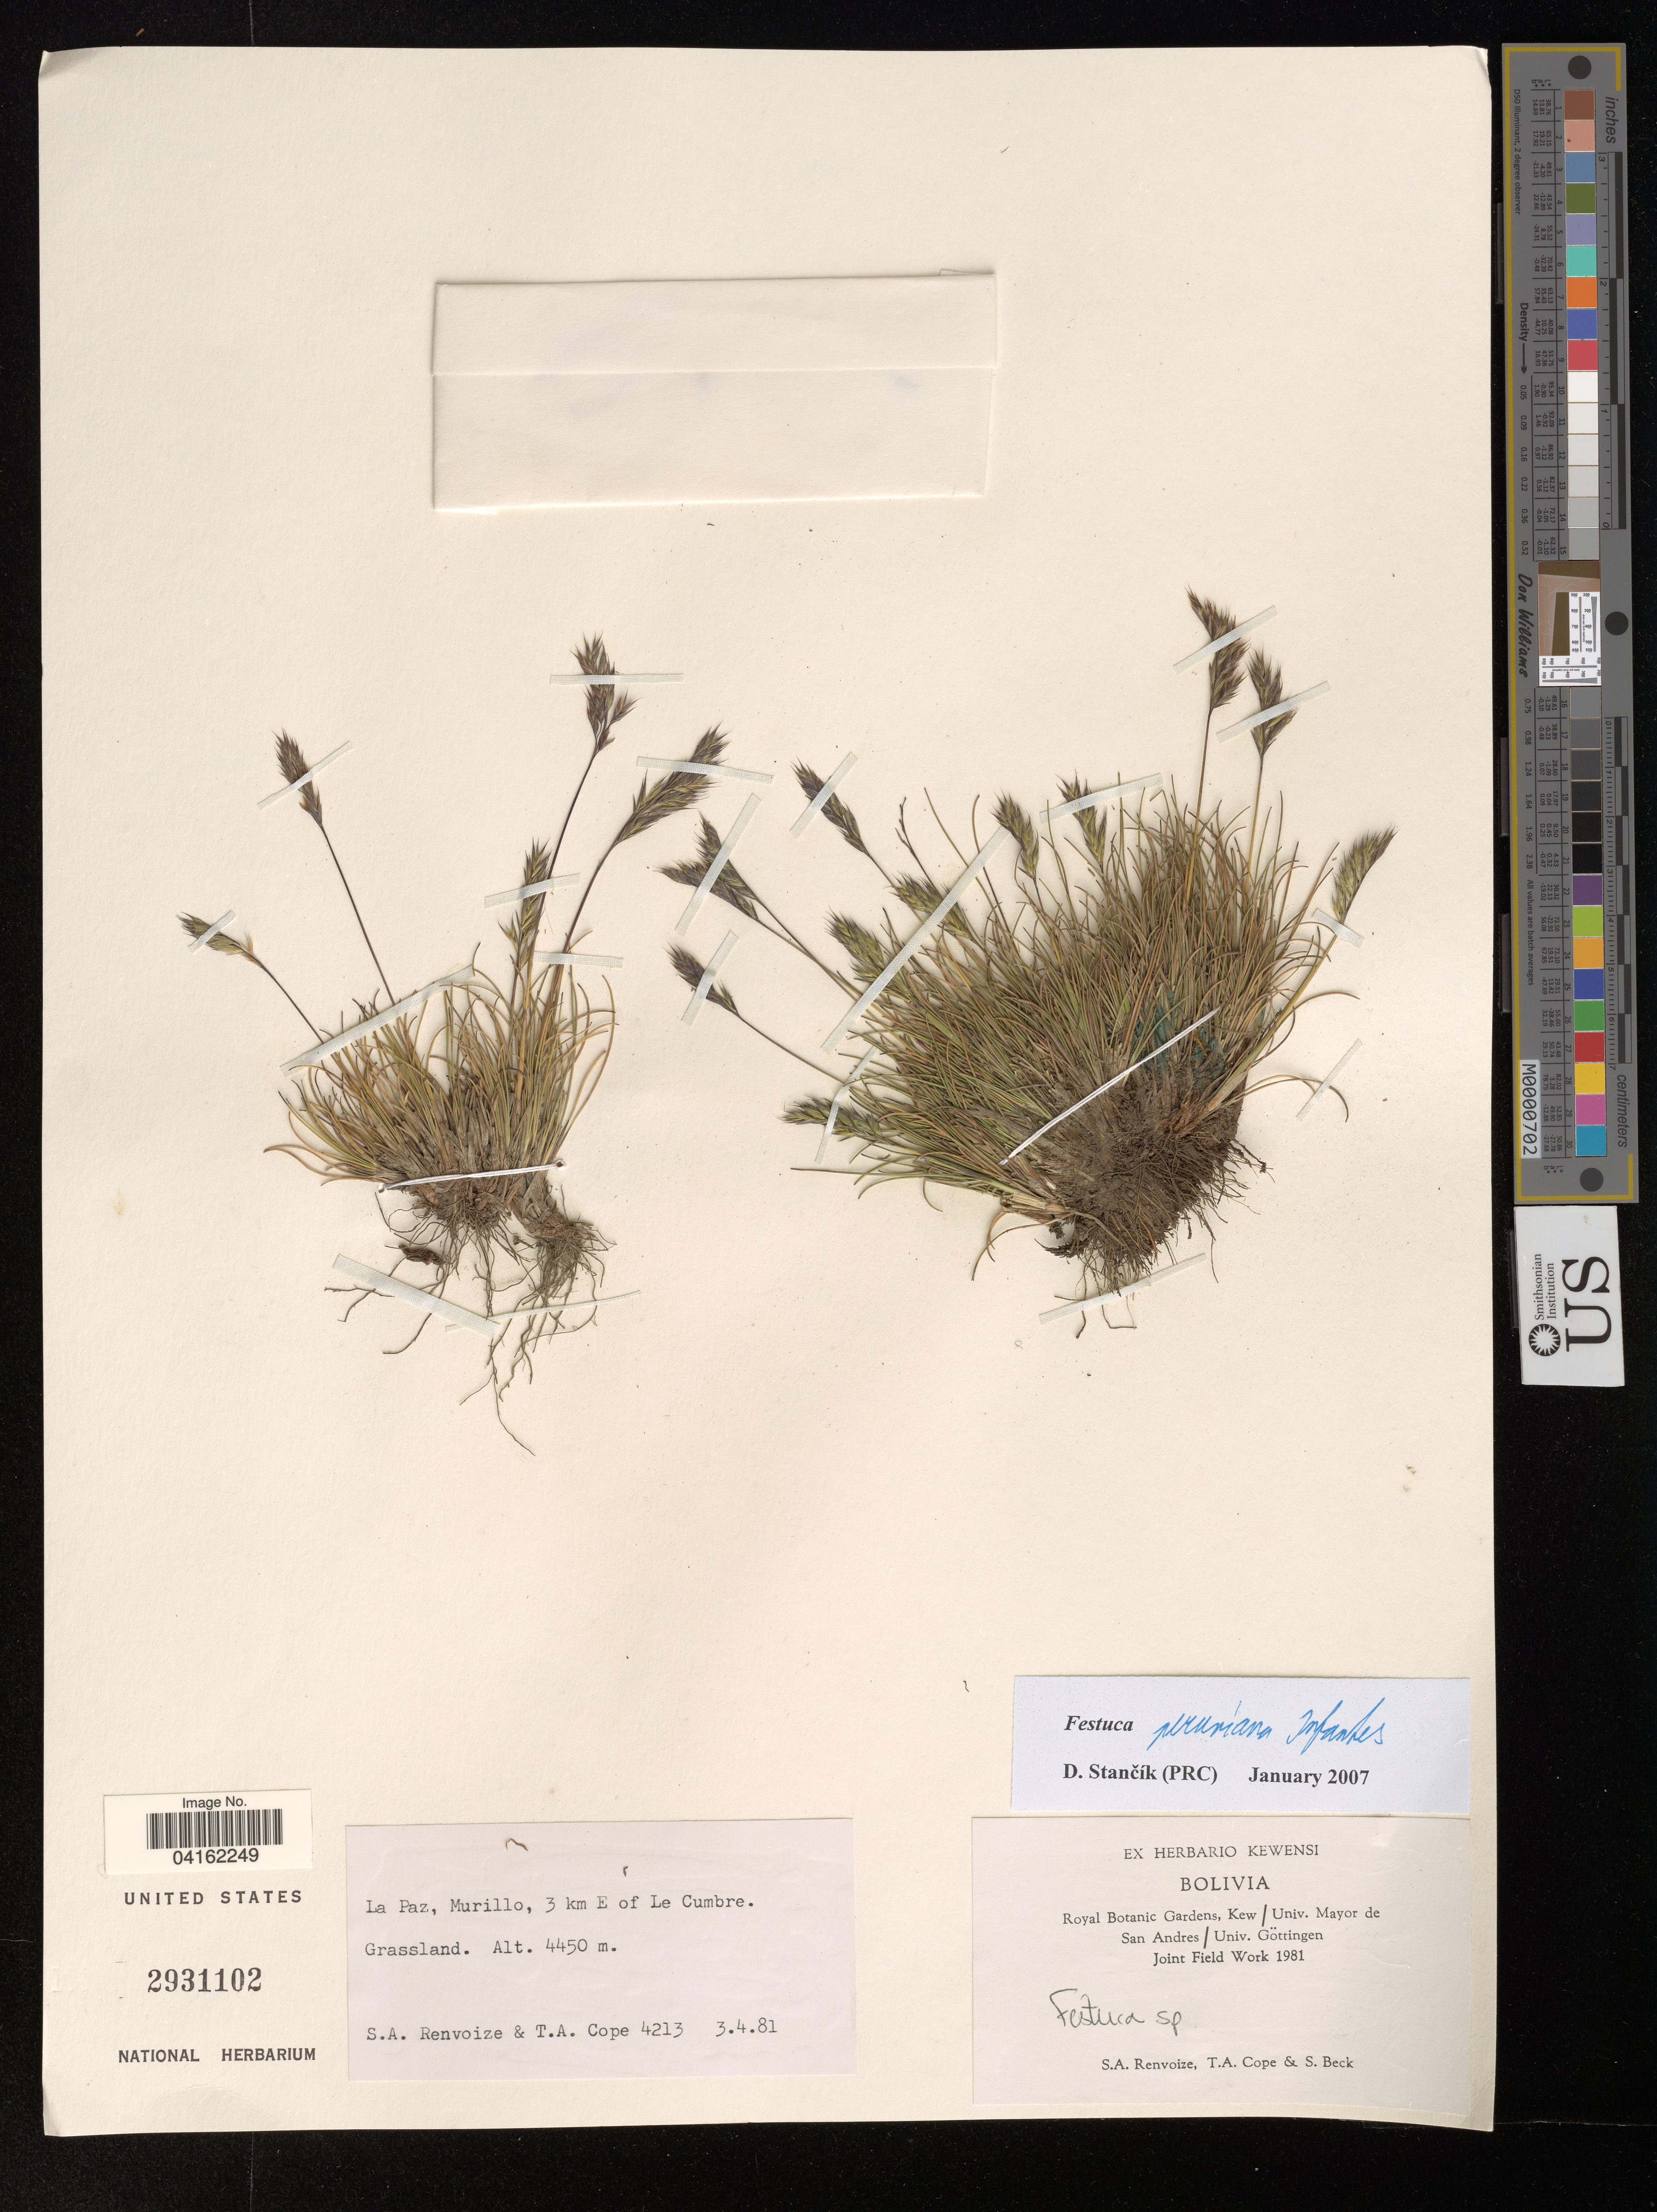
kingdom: Plantae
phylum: Tracheophyta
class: Liliopsida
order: Poales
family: Poaceae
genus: Festuca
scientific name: Festuca peruviana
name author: Infantes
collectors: S. A. Renvoize & T. A. Cope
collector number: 4213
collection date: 1981-04-03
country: Bolivia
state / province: La Paz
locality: Murillo, 3 km E of Le Cumbre.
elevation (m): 4450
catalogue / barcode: US 2931102